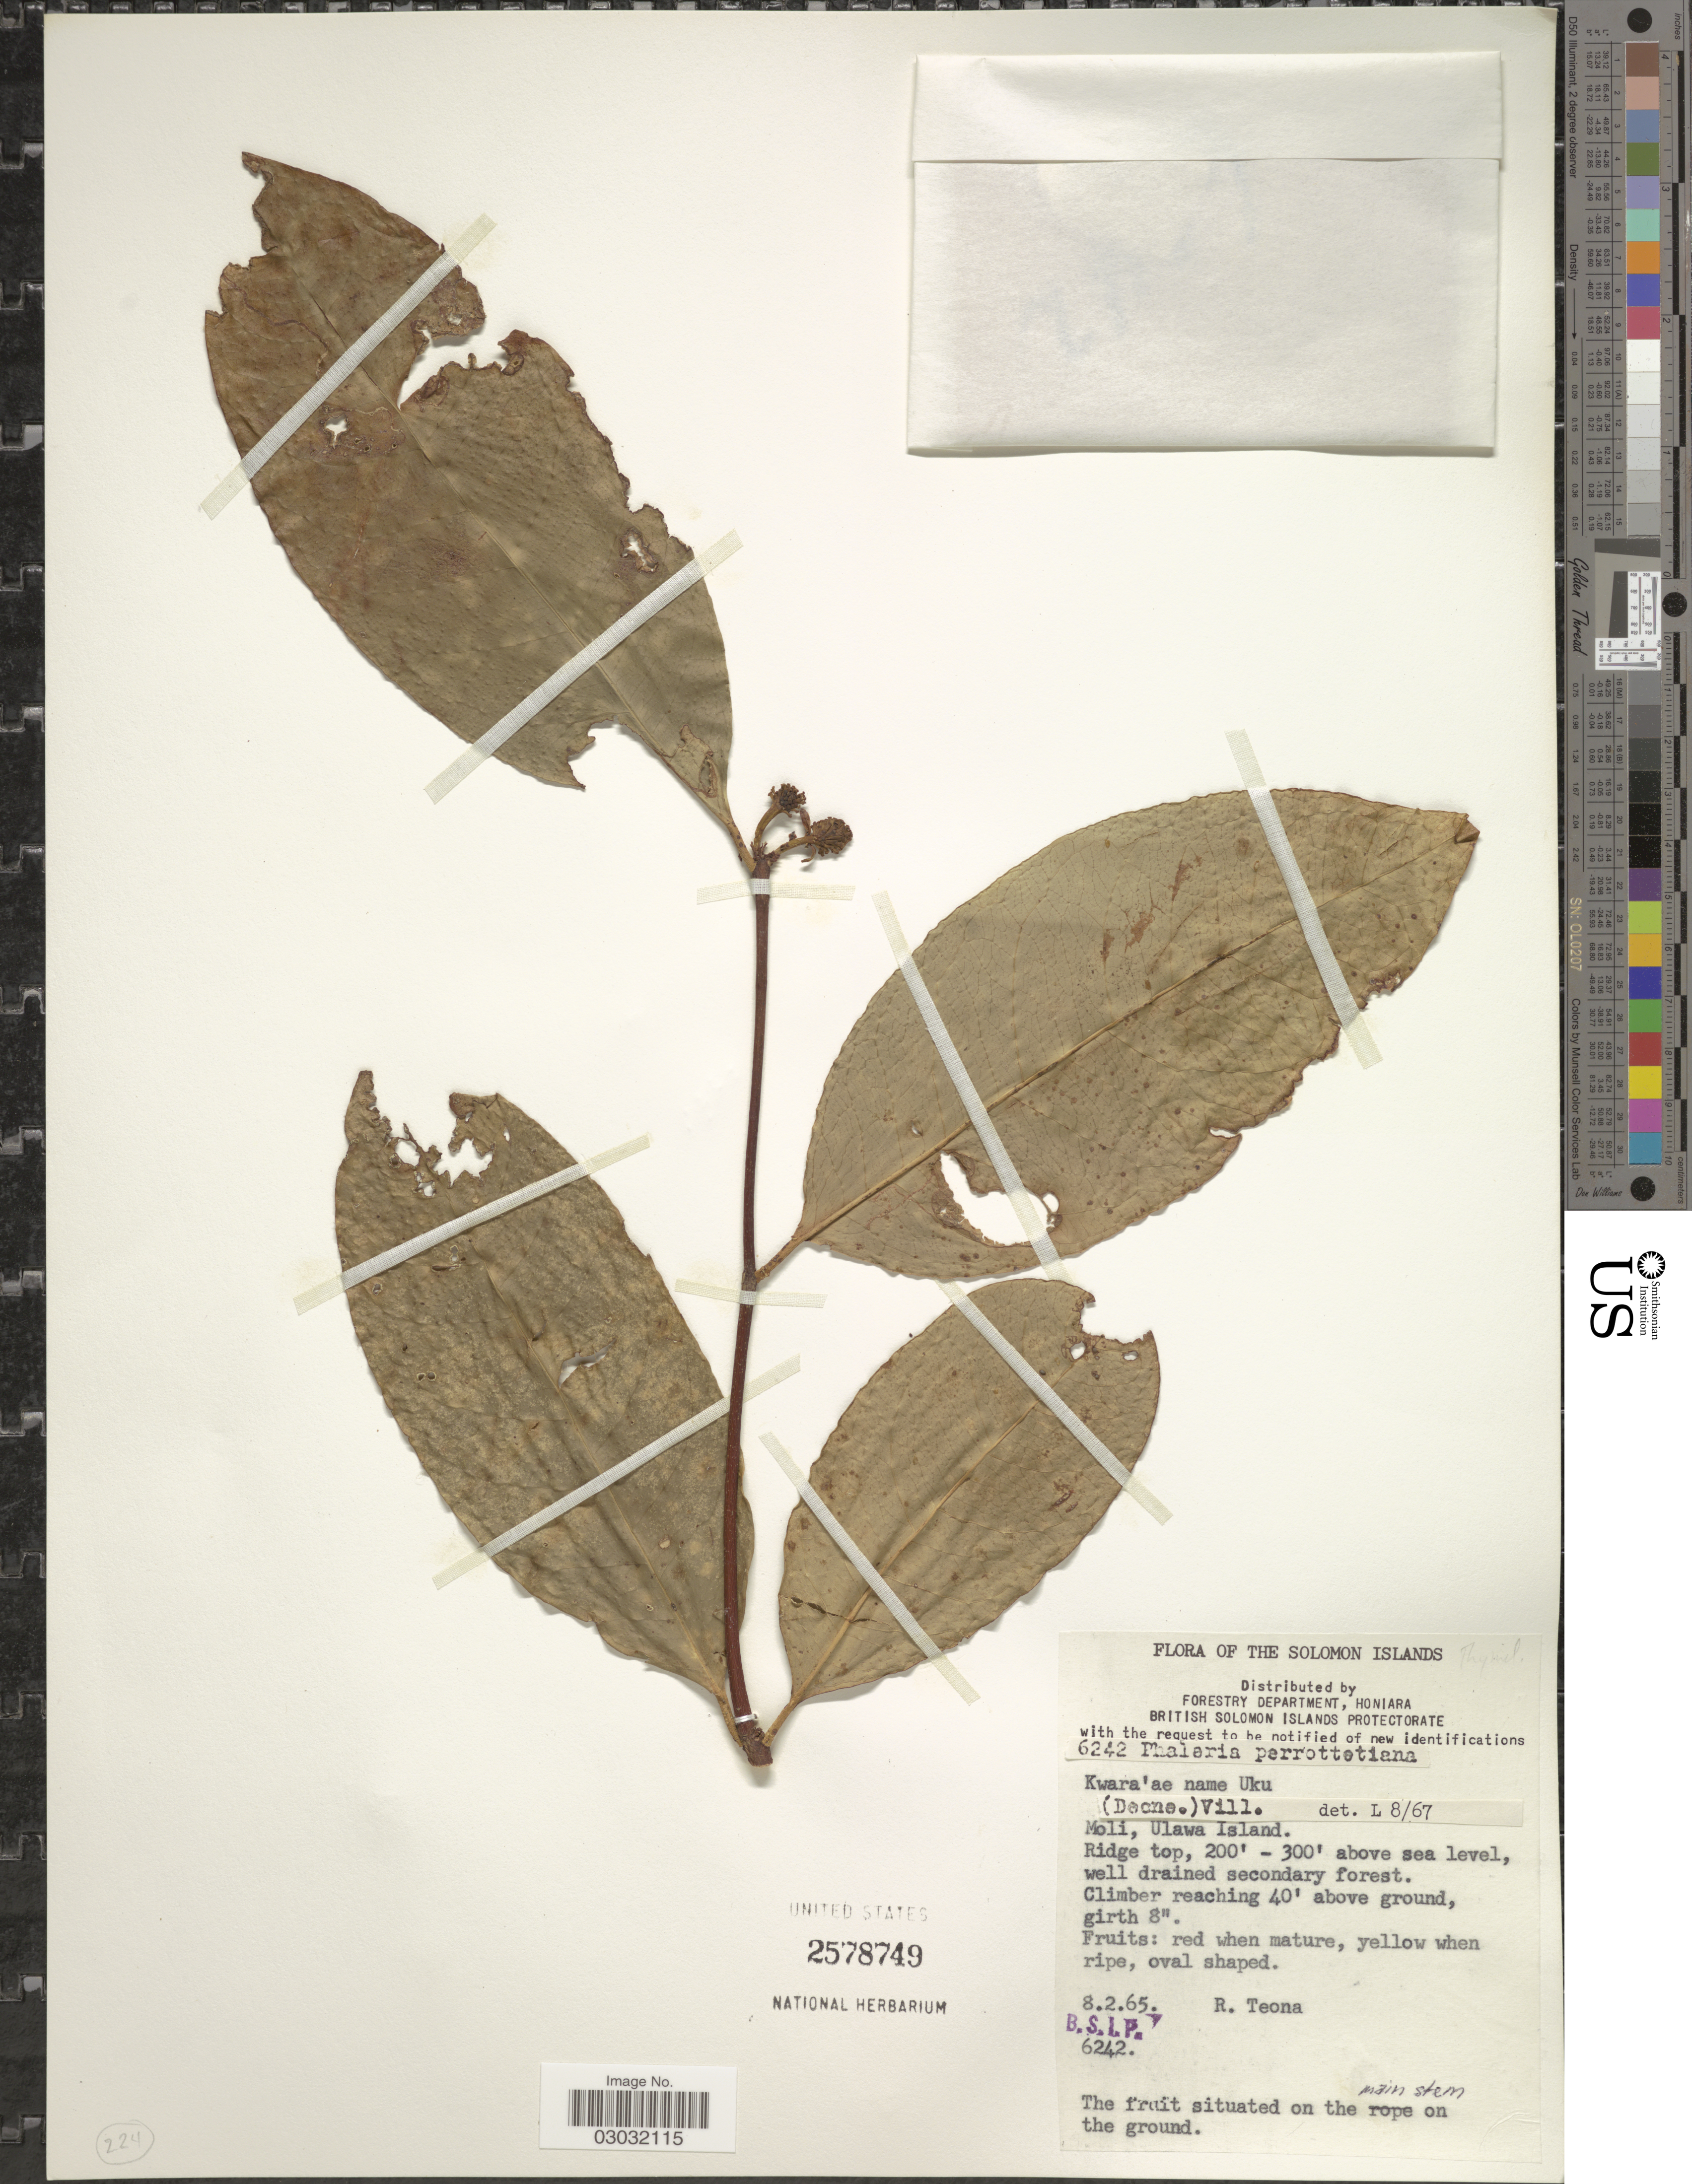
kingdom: Plantae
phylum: Tracheophyta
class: Magnoliopsida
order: Malvales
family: Thymelaeaceae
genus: Phaleria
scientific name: Phaleria perrottetiana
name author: (Decne.) Fern.-Vill.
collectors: R. Teona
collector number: BSIP6242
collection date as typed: Transcribed d/m/y: 8/2/65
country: Solomon Islands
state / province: Solomon Islands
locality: Moli, Ulawa Island.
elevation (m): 61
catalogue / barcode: US 2578749